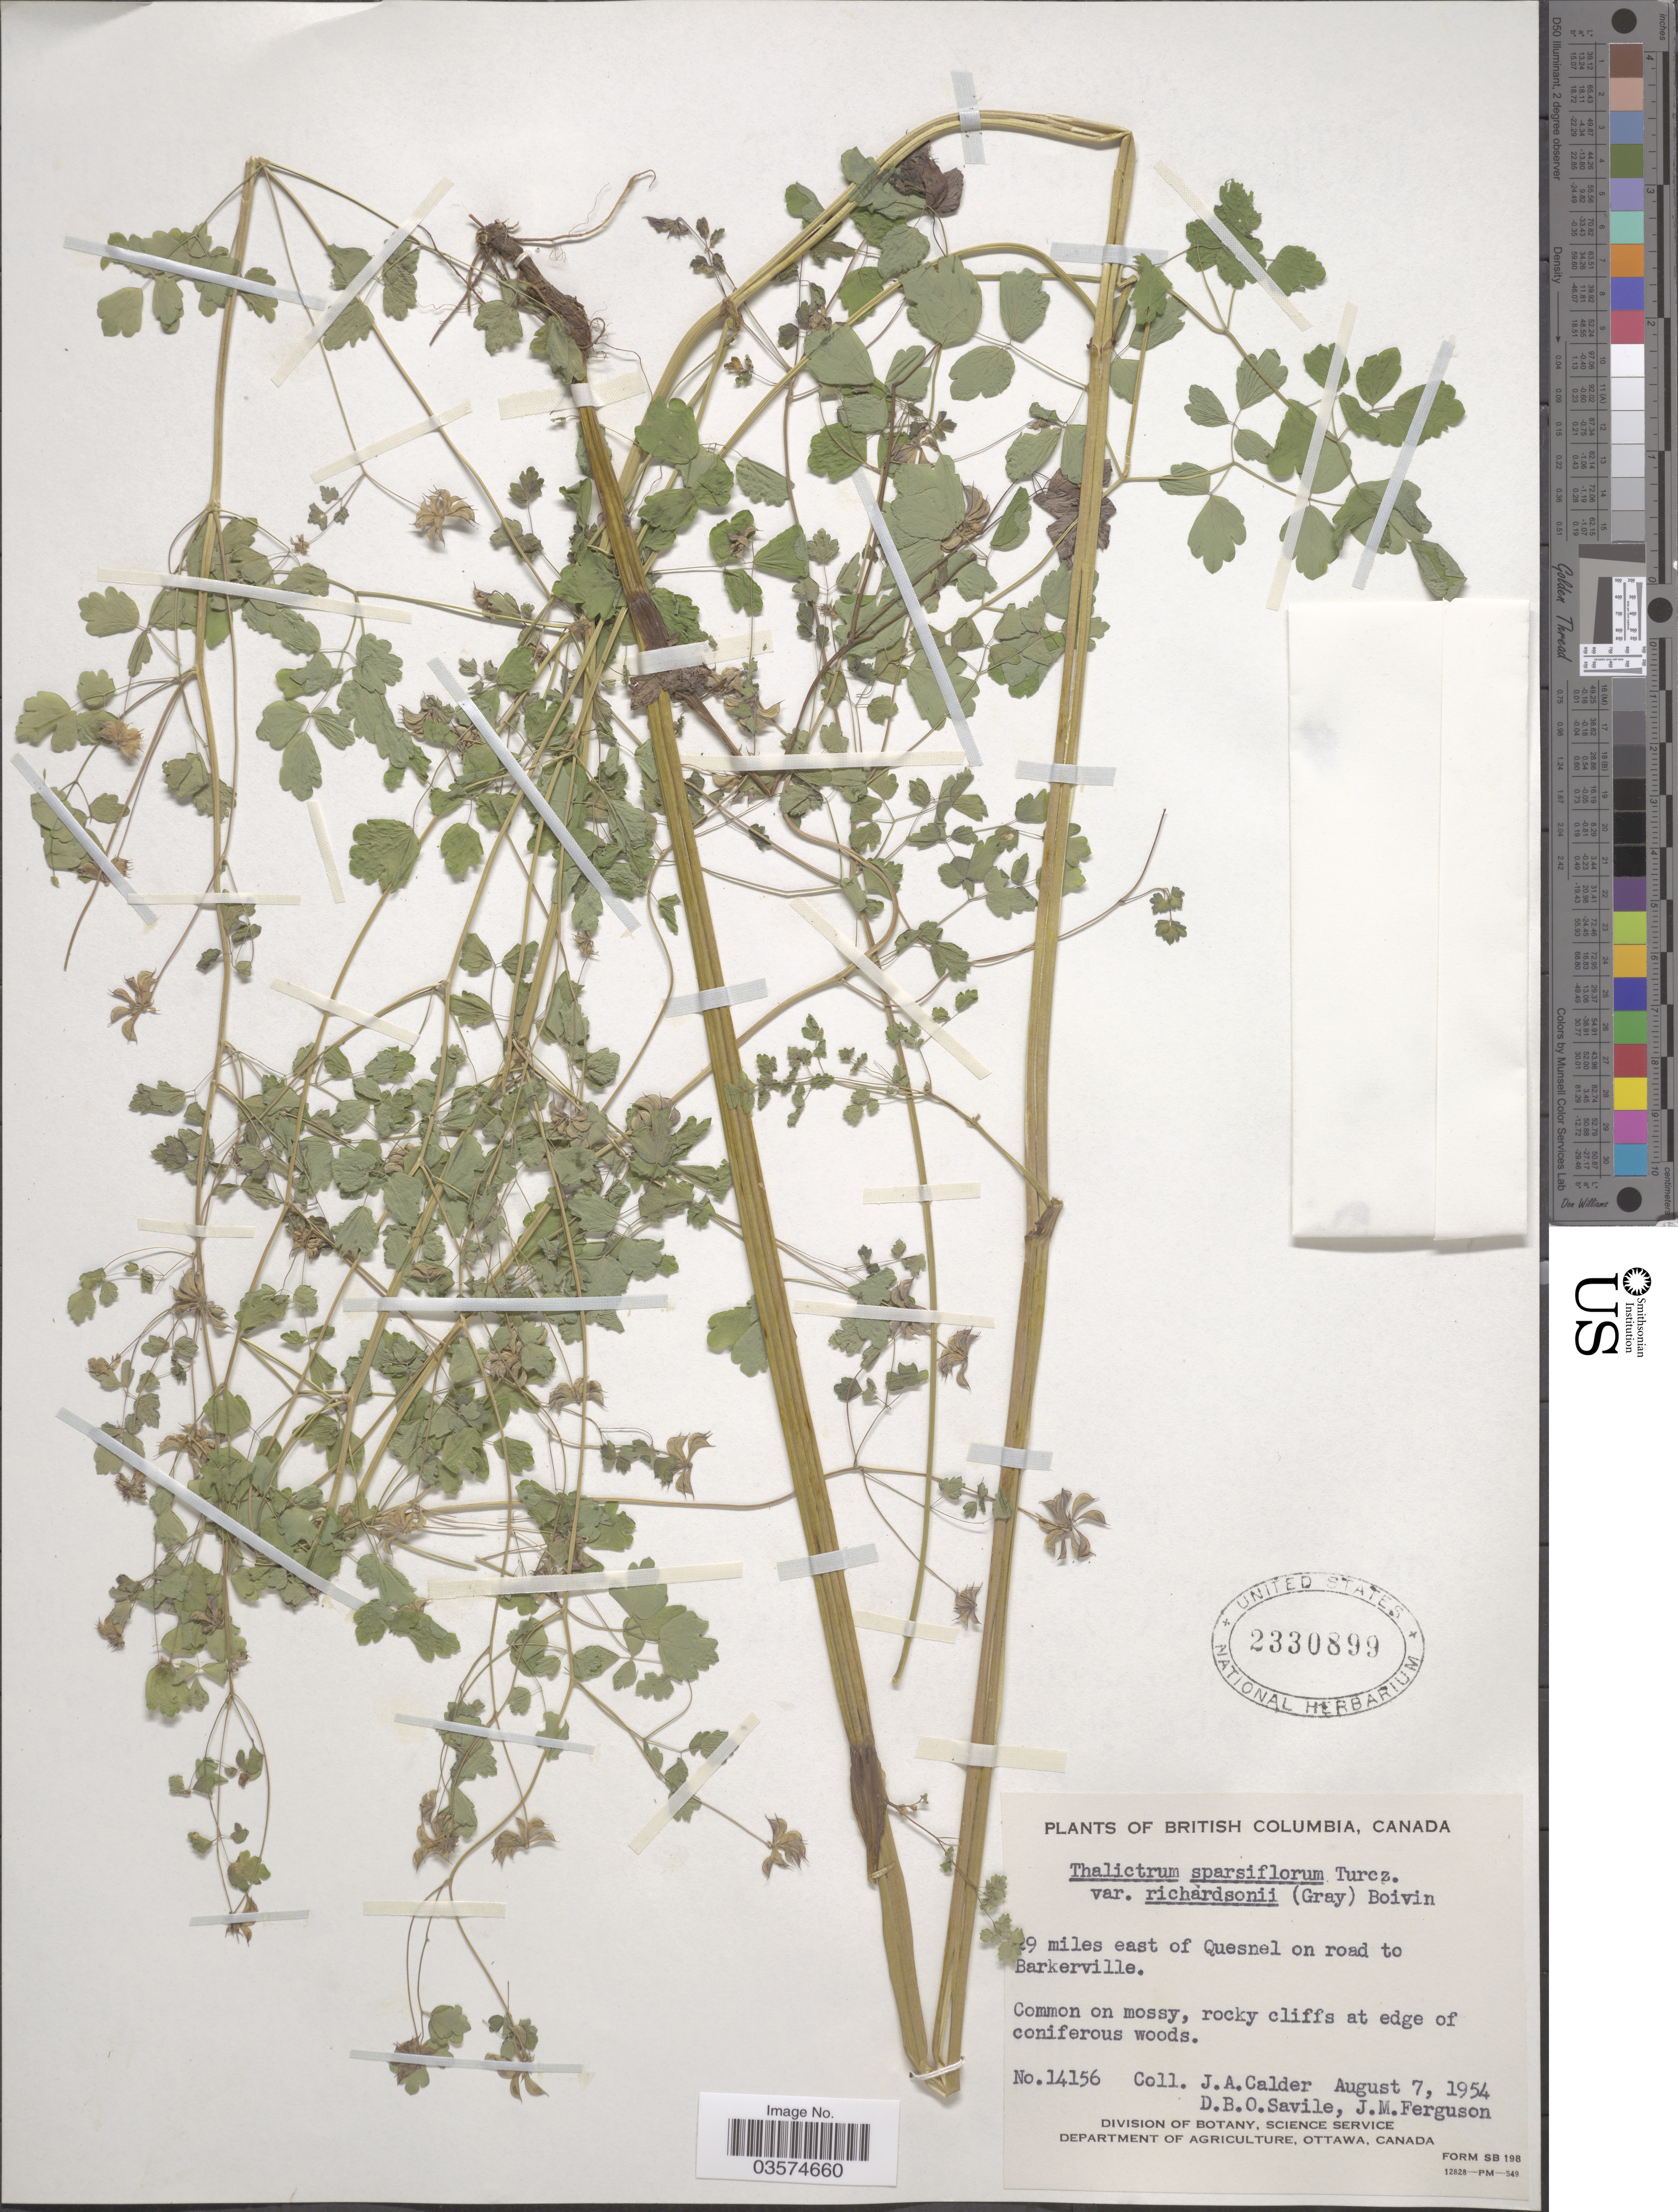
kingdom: Plantae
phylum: Tracheophyta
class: Magnoliopsida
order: Ranunculales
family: Ranunculaceae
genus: Thalictrum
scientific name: Thalictrum sparsiflorum var. richardsonii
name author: (A. Gray) B. Boivin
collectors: J. A. Calder, D. Savile & J. M. Ferguson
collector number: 14156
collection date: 1954-08-07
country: Canada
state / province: British Columbia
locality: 29 miles east of Quesnel on road to Barkerville.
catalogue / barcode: US 2330899